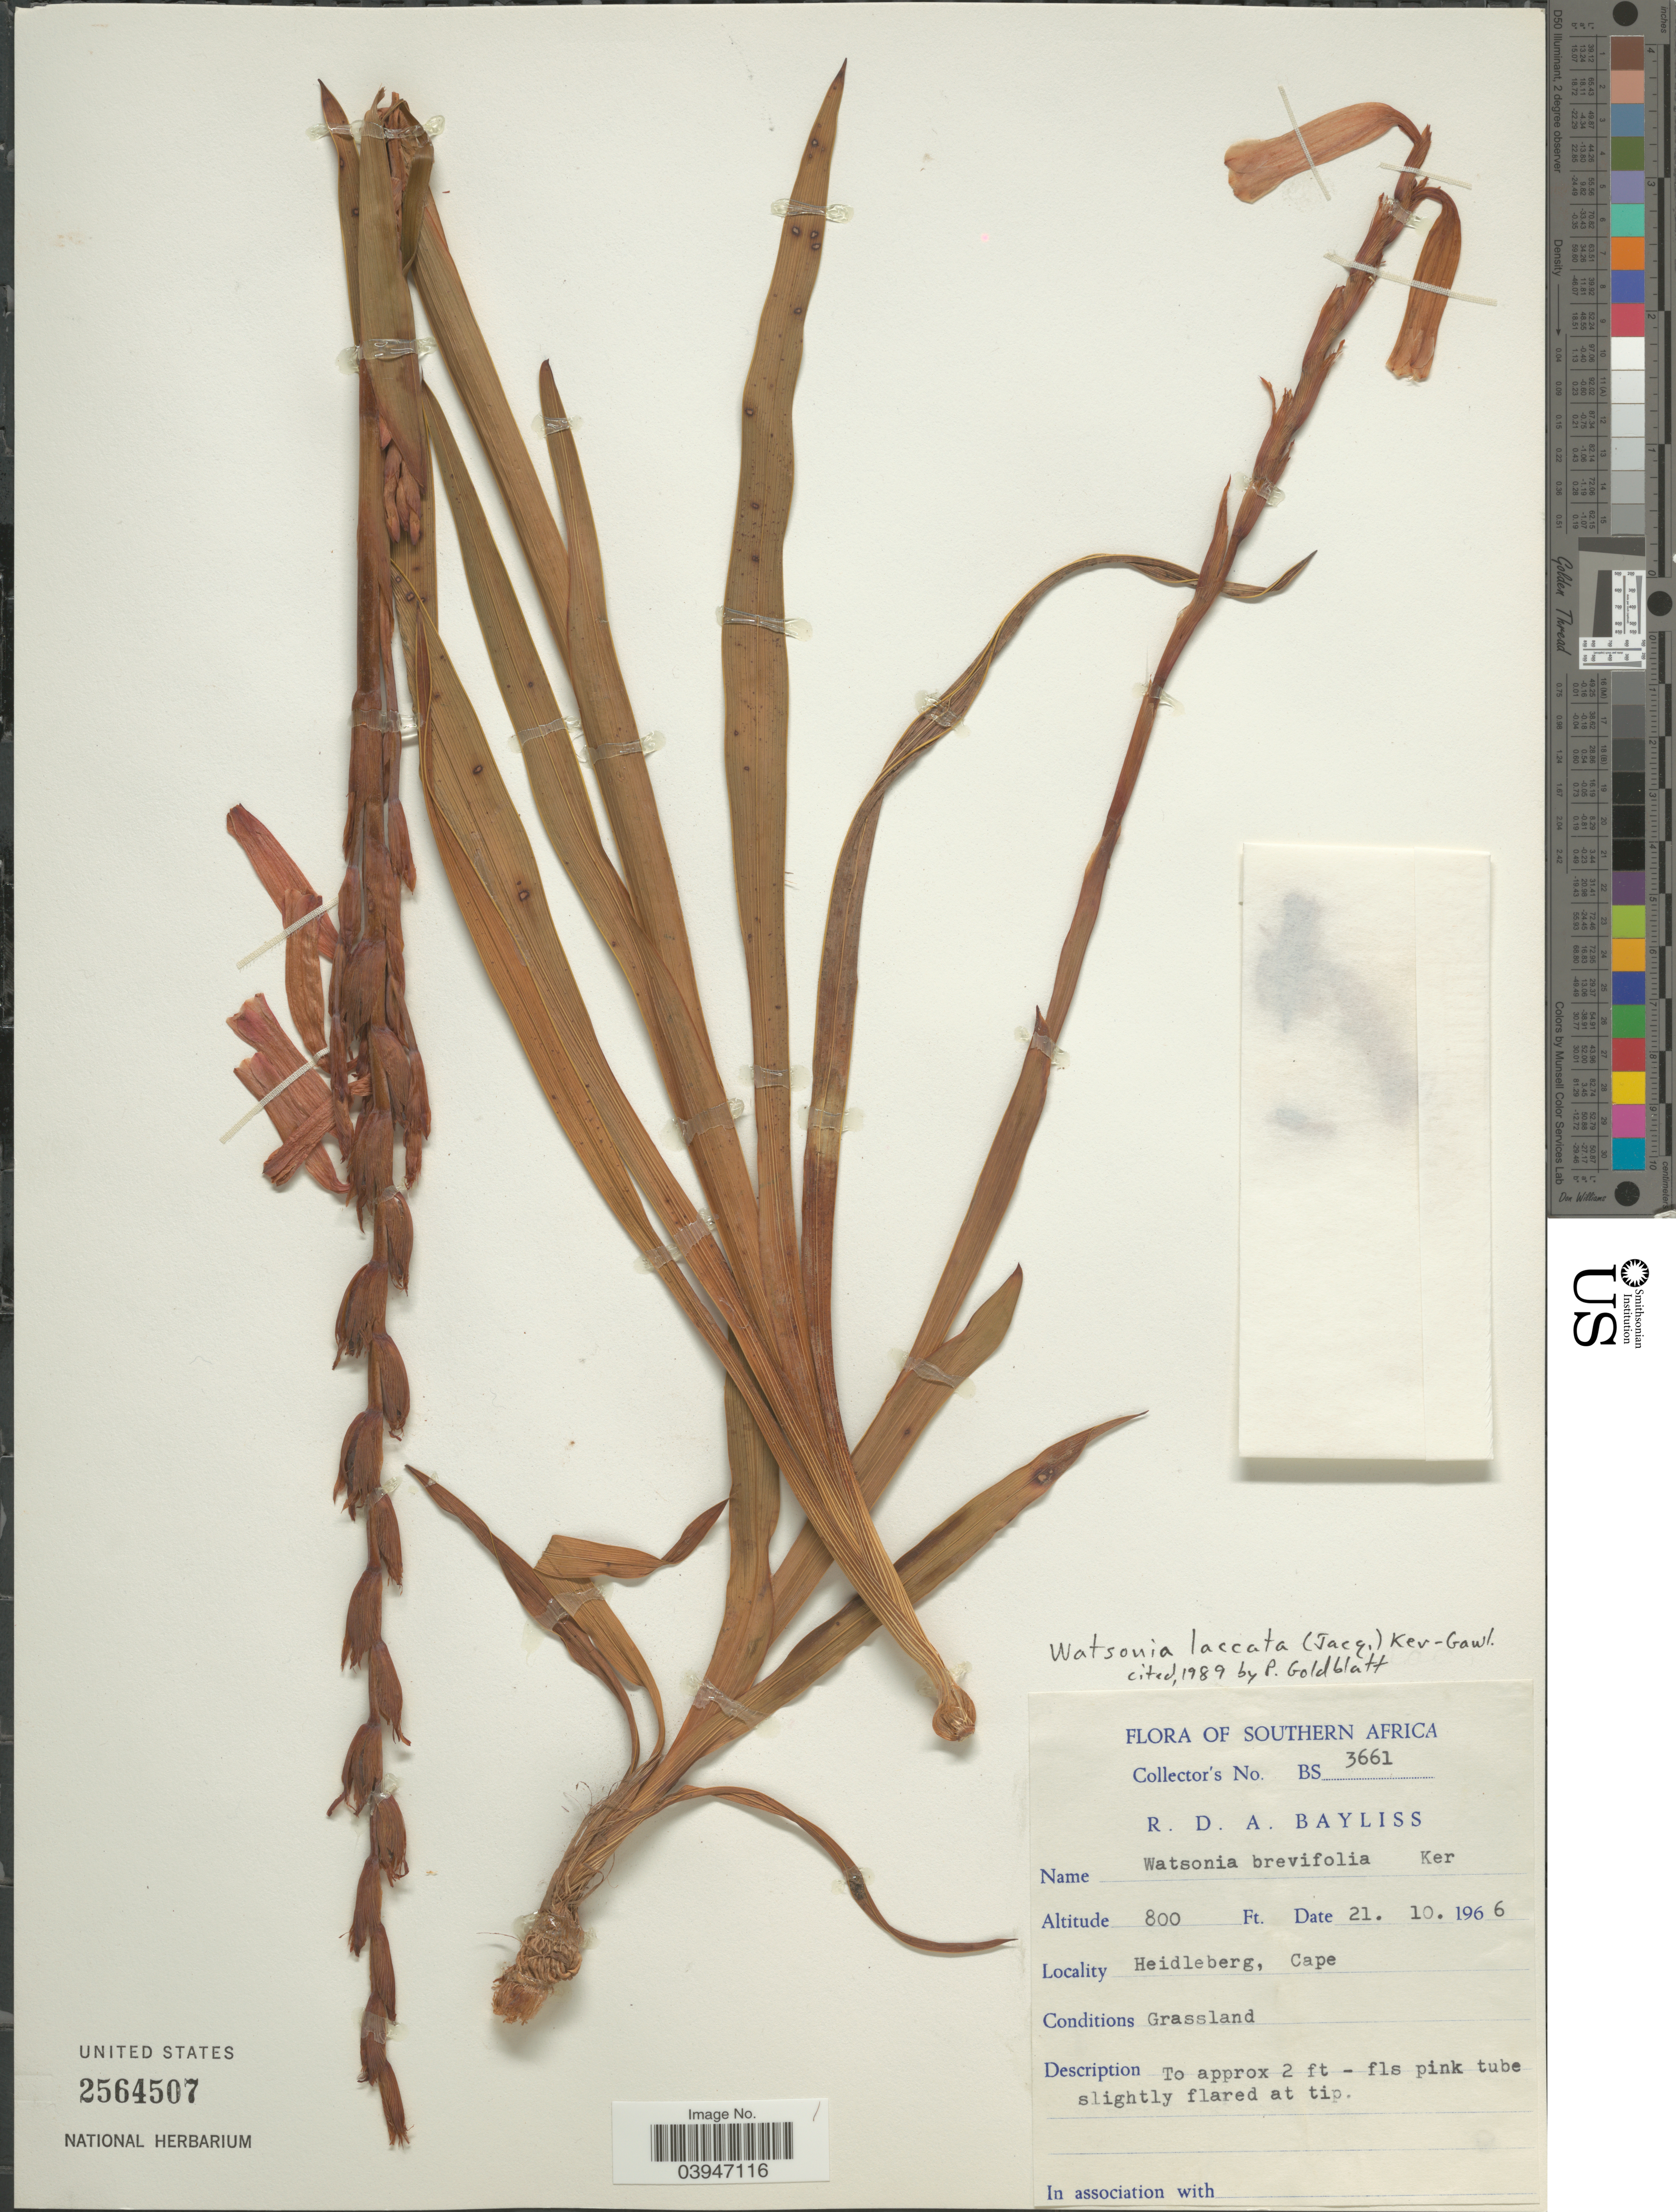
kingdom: Plantae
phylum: Tracheophyta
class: Liliopsida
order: Asparagales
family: Iridaceae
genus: Watsonia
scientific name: Watsonia laccata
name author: (Jacq.) Ker Gawl.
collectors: R. Bayliss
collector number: BS 3661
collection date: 1966-10-21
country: South Africa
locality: Southern Africa. Heidleberg, Cape.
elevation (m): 244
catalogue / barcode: US 2564507